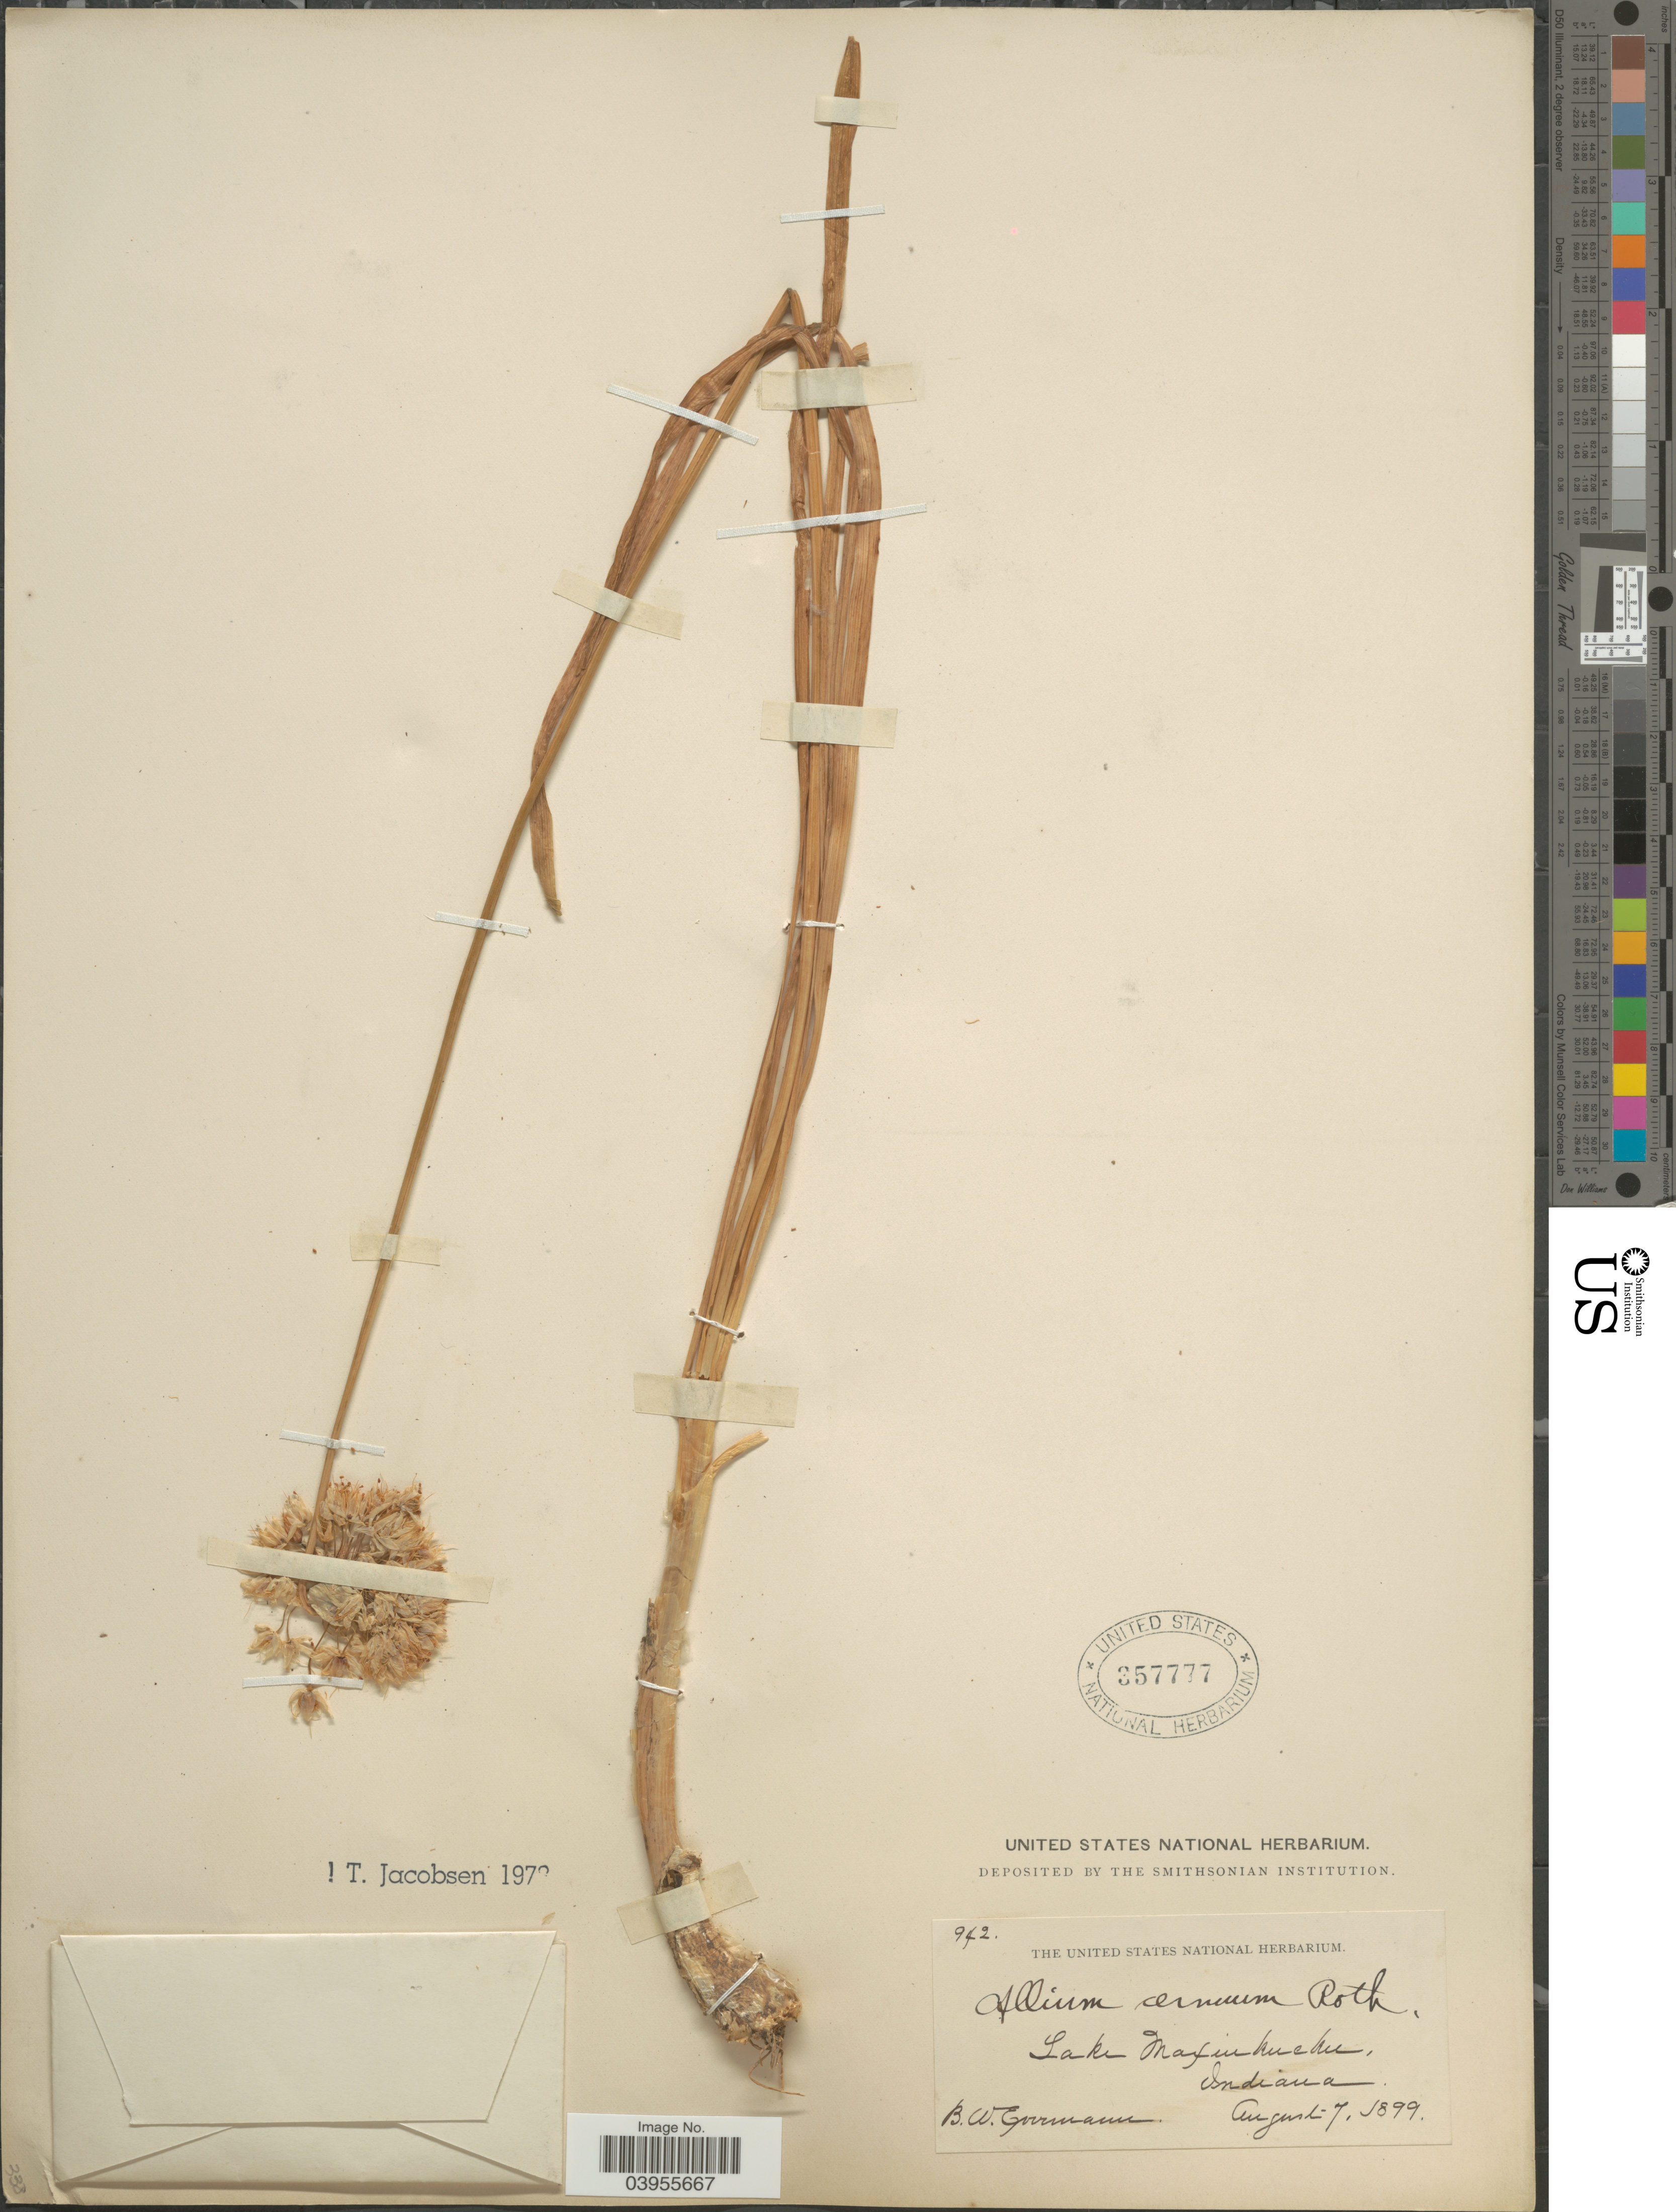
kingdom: Plantae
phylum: Tracheophyta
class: Liliopsida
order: Asparagales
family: Amaryllidaceae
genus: Allium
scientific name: Allium cernuum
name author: Roth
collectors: B. W. Evermann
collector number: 942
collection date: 1899-08-07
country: United States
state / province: Indiana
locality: Lake Maxinkuckee.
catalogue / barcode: US 357777